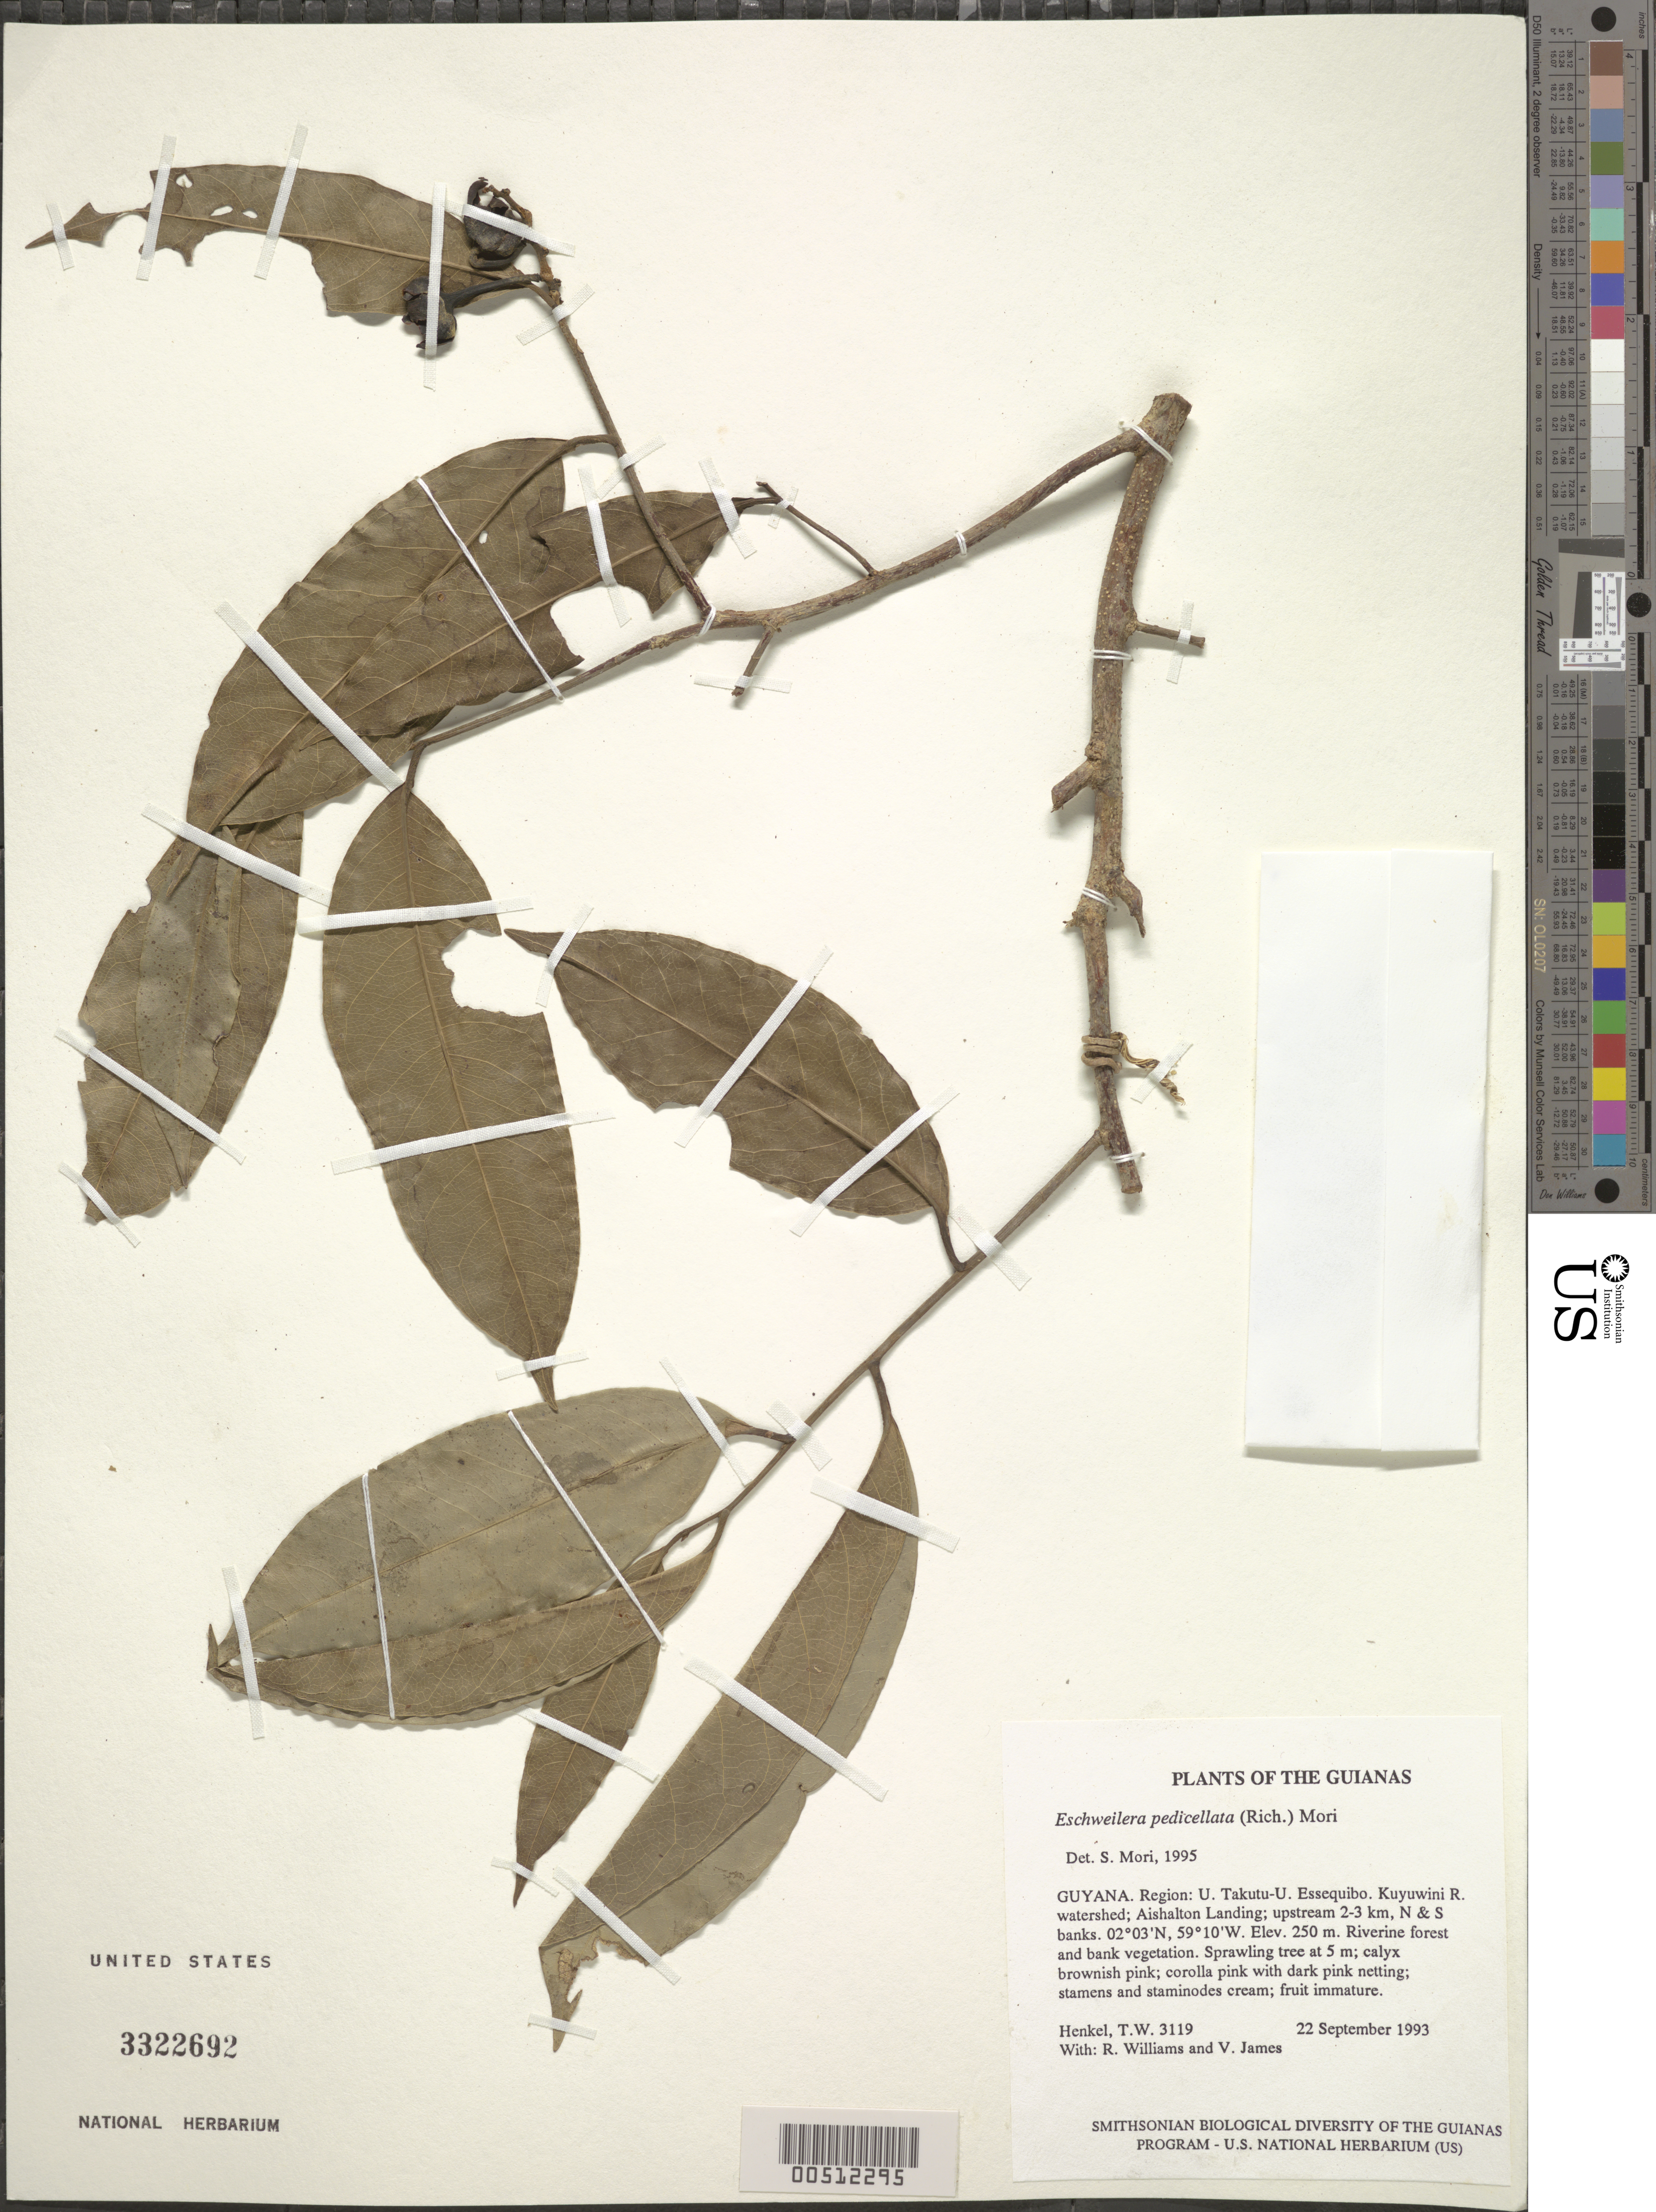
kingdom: Plantae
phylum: Tracheophyta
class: Magnoliopsida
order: Ericales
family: Lecythidaceae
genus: Eschweilera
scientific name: Eschweilera pedicellata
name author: (Rich.) S.A. Mori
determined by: Mori, Scott A.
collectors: T. Henkel, R. Williams & V. James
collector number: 3119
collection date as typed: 22 September 1993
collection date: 1993-09-22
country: Guyana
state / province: U. Takutu-U. Essequibo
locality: Kuyuwini R. watershed; Aishalton Landing; upstream 2-3 km, N & S banks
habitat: Riverine forest and bank vegetation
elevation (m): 250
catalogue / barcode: US 3322692